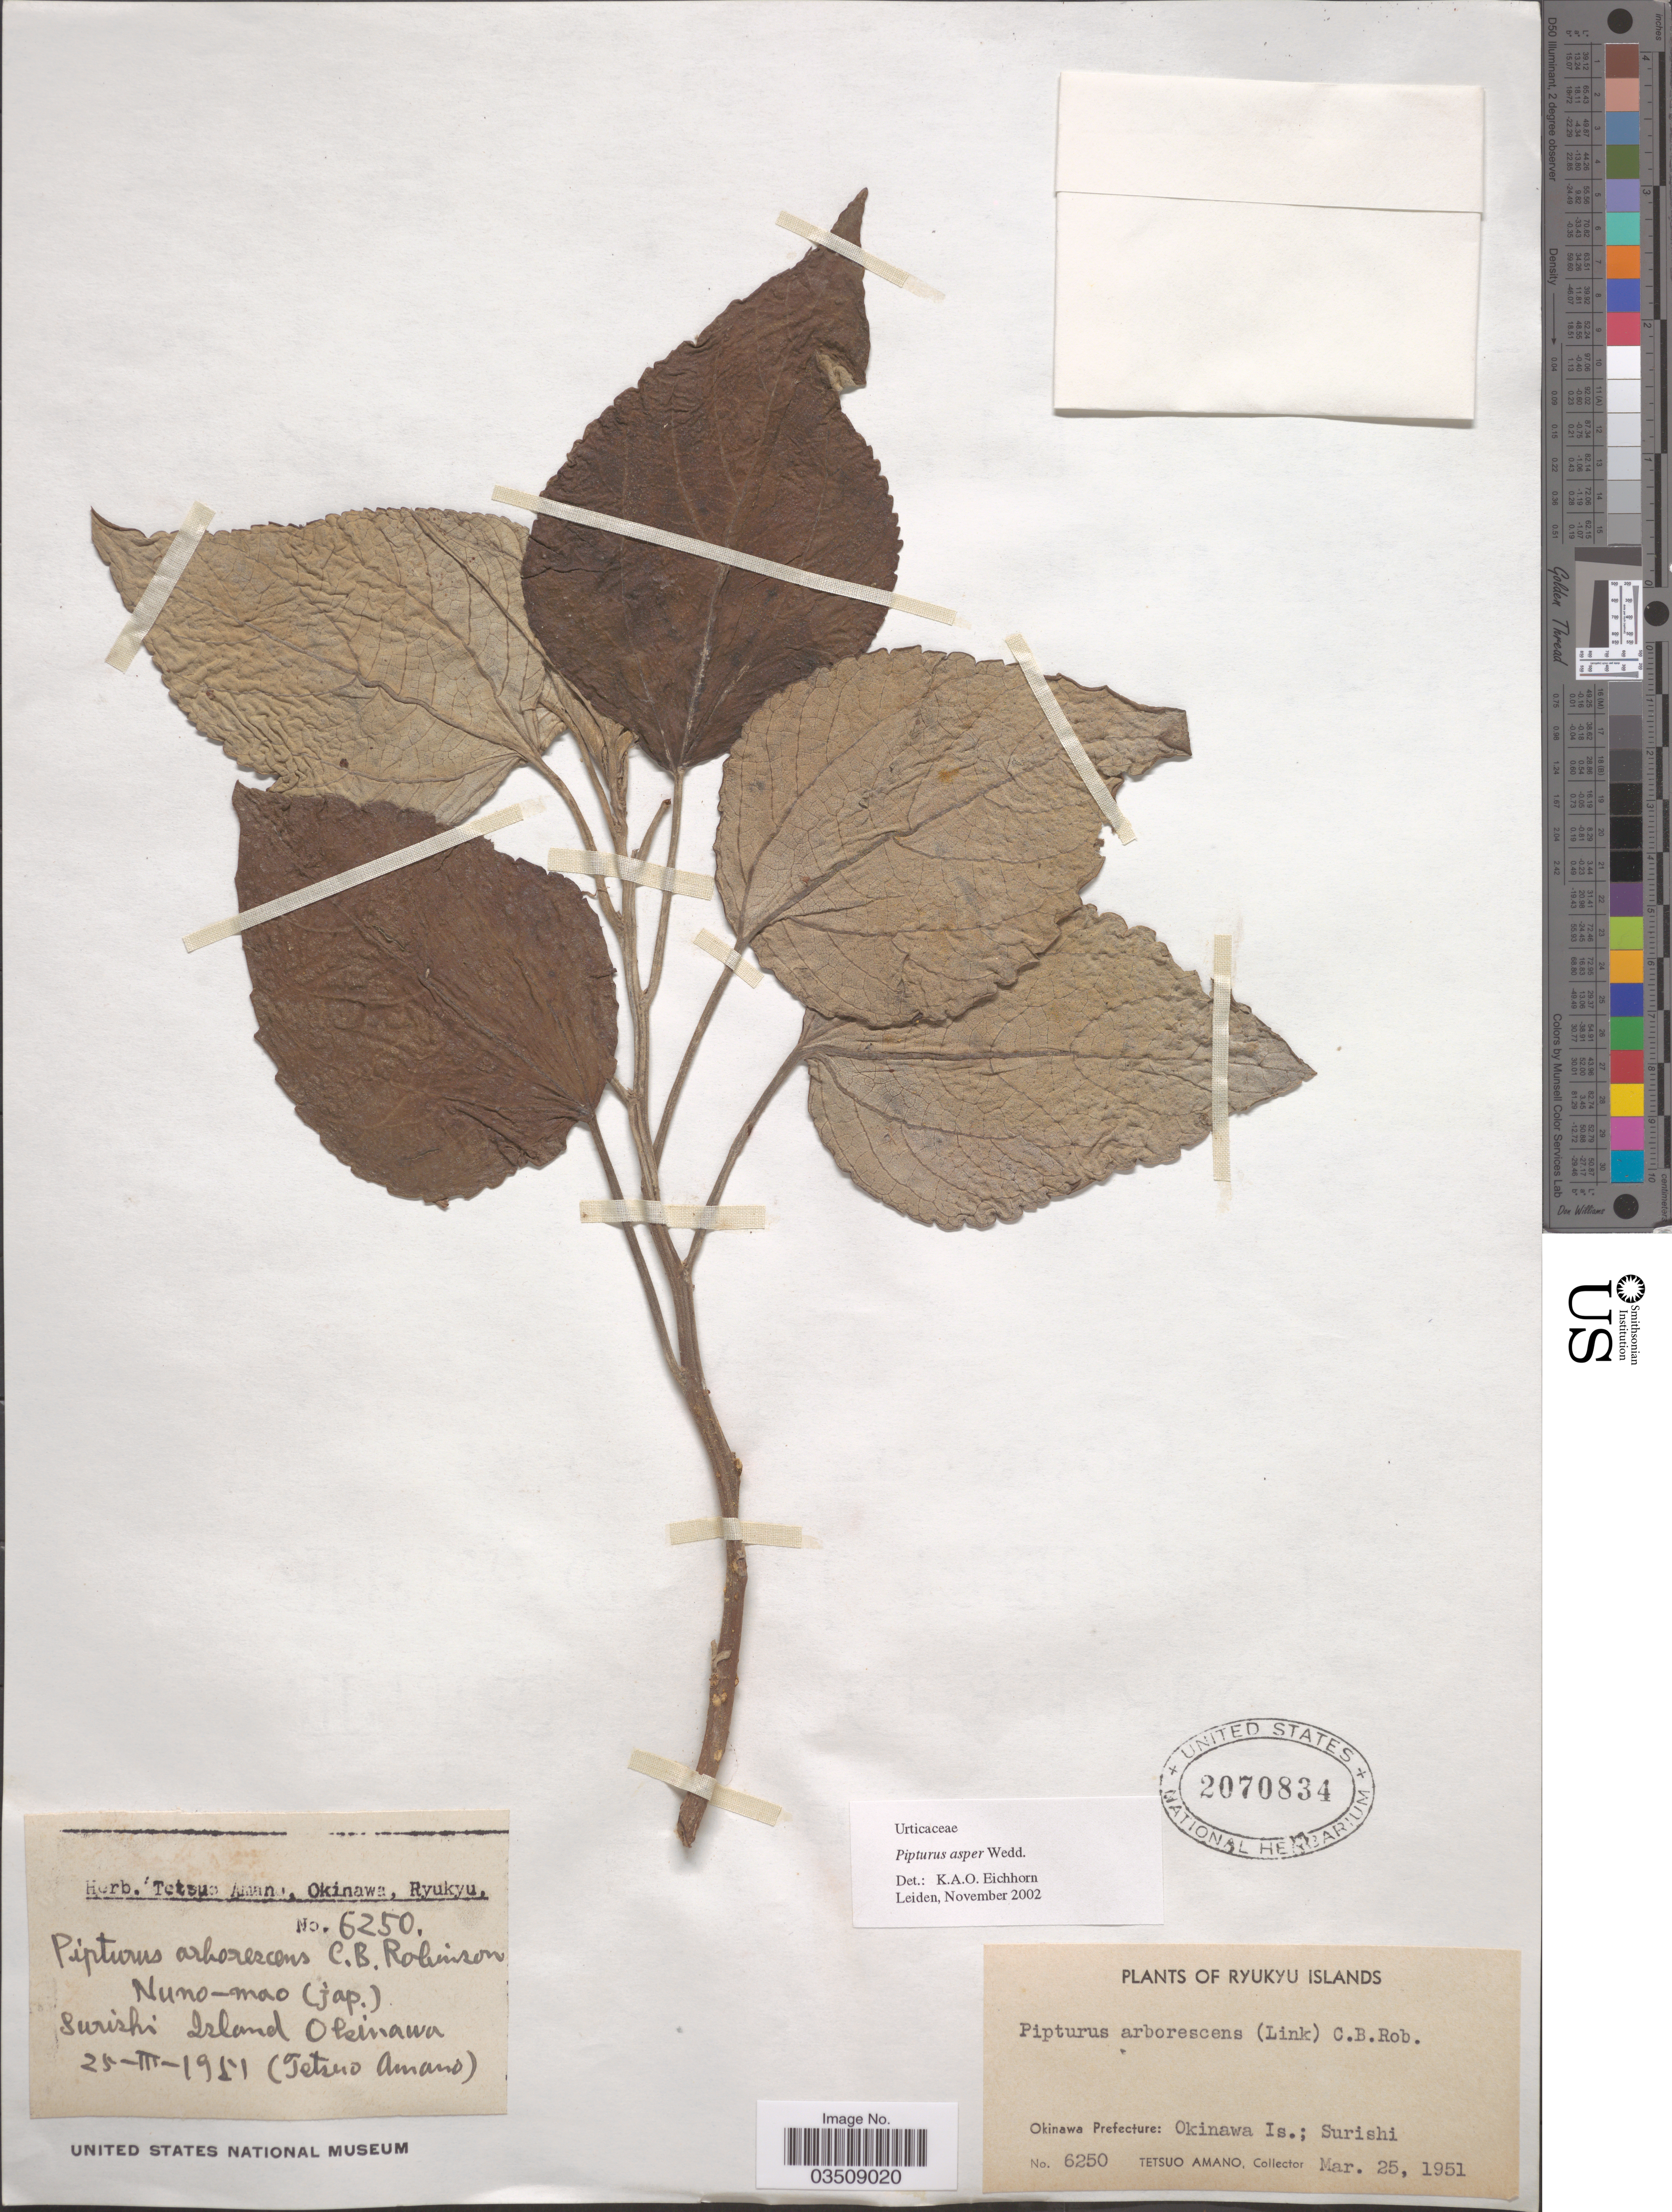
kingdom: Plantae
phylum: Tracheophyta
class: Magnoliopsida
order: Rosales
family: Urticaceae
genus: Pipturus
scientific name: Pipturus asper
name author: Wedd.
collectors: T. Amano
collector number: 6250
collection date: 1951-03-25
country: Japan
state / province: Okinawa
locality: Ryukyu Islands. Okinawa Prefecture: Okinawa Is.: Surishi.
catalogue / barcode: US 2070834